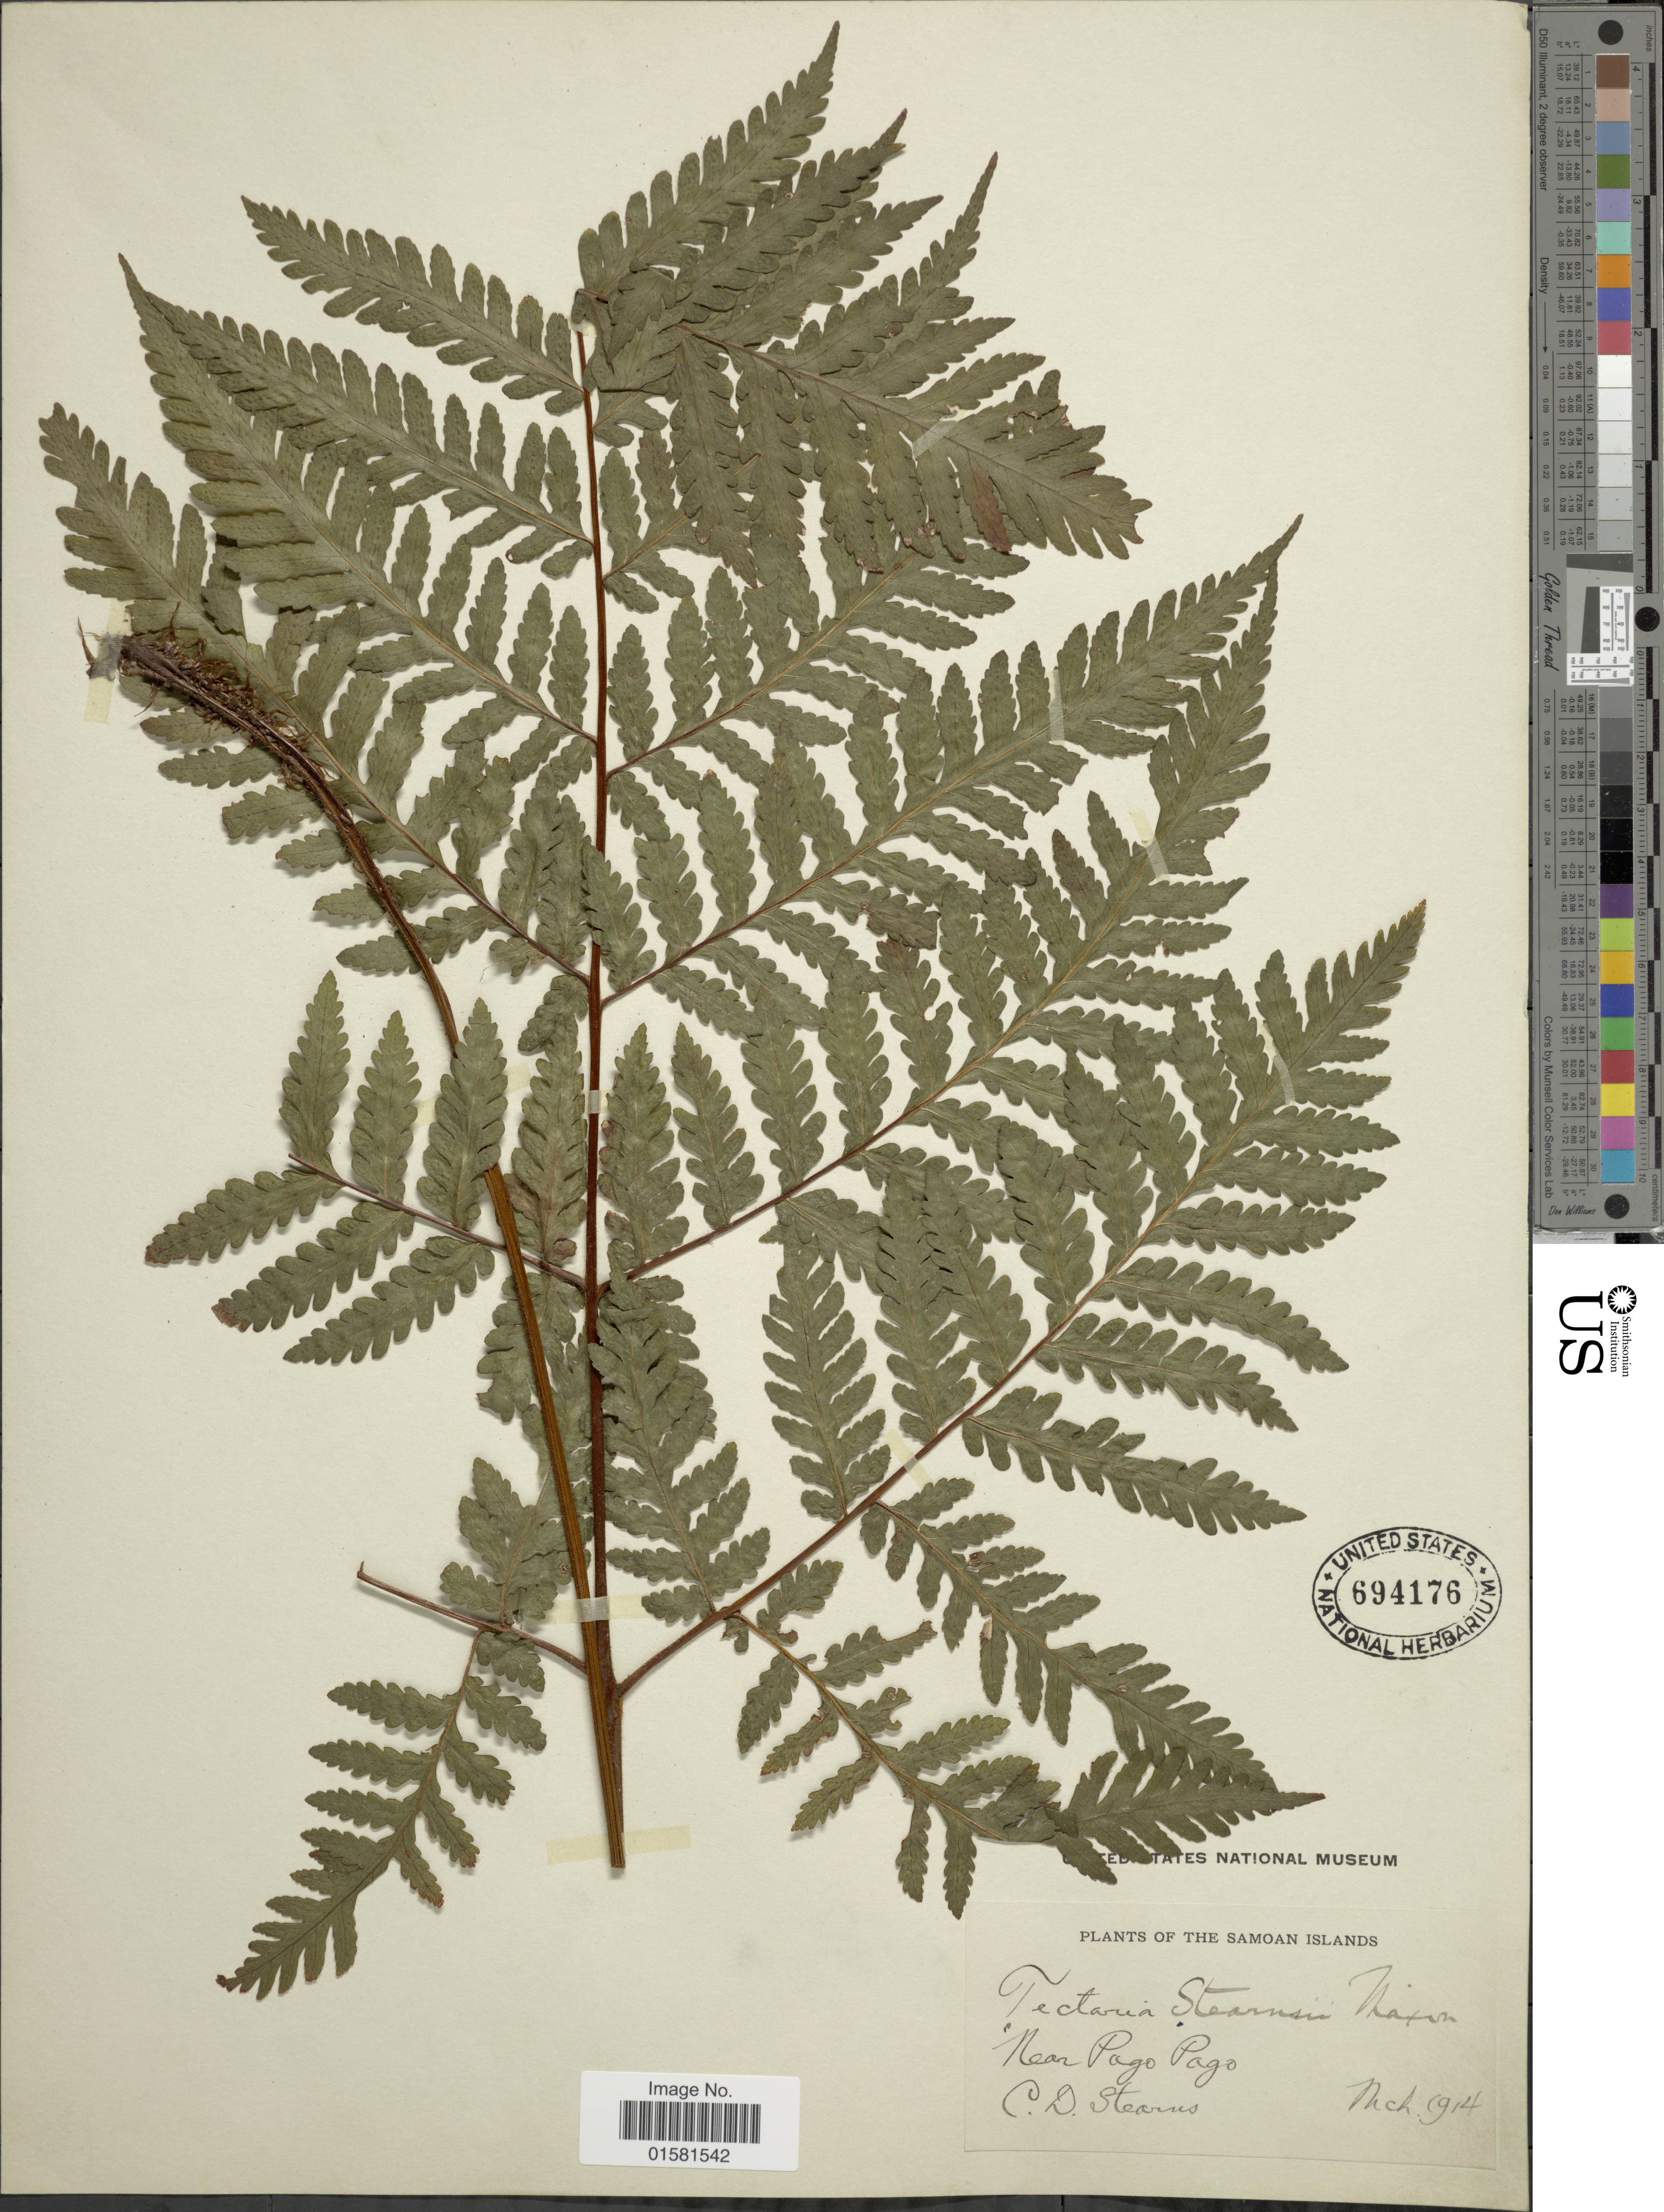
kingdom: Plantae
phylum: Tracheophyta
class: Polypodiopsida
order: Polypodiales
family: Tectariaceae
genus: Tectaria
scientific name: Tectaria stearnsii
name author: Maxon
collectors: C. Stearns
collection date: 1914-03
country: American Samoa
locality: Samoan Islands, near Pago Pago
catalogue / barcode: US 694176